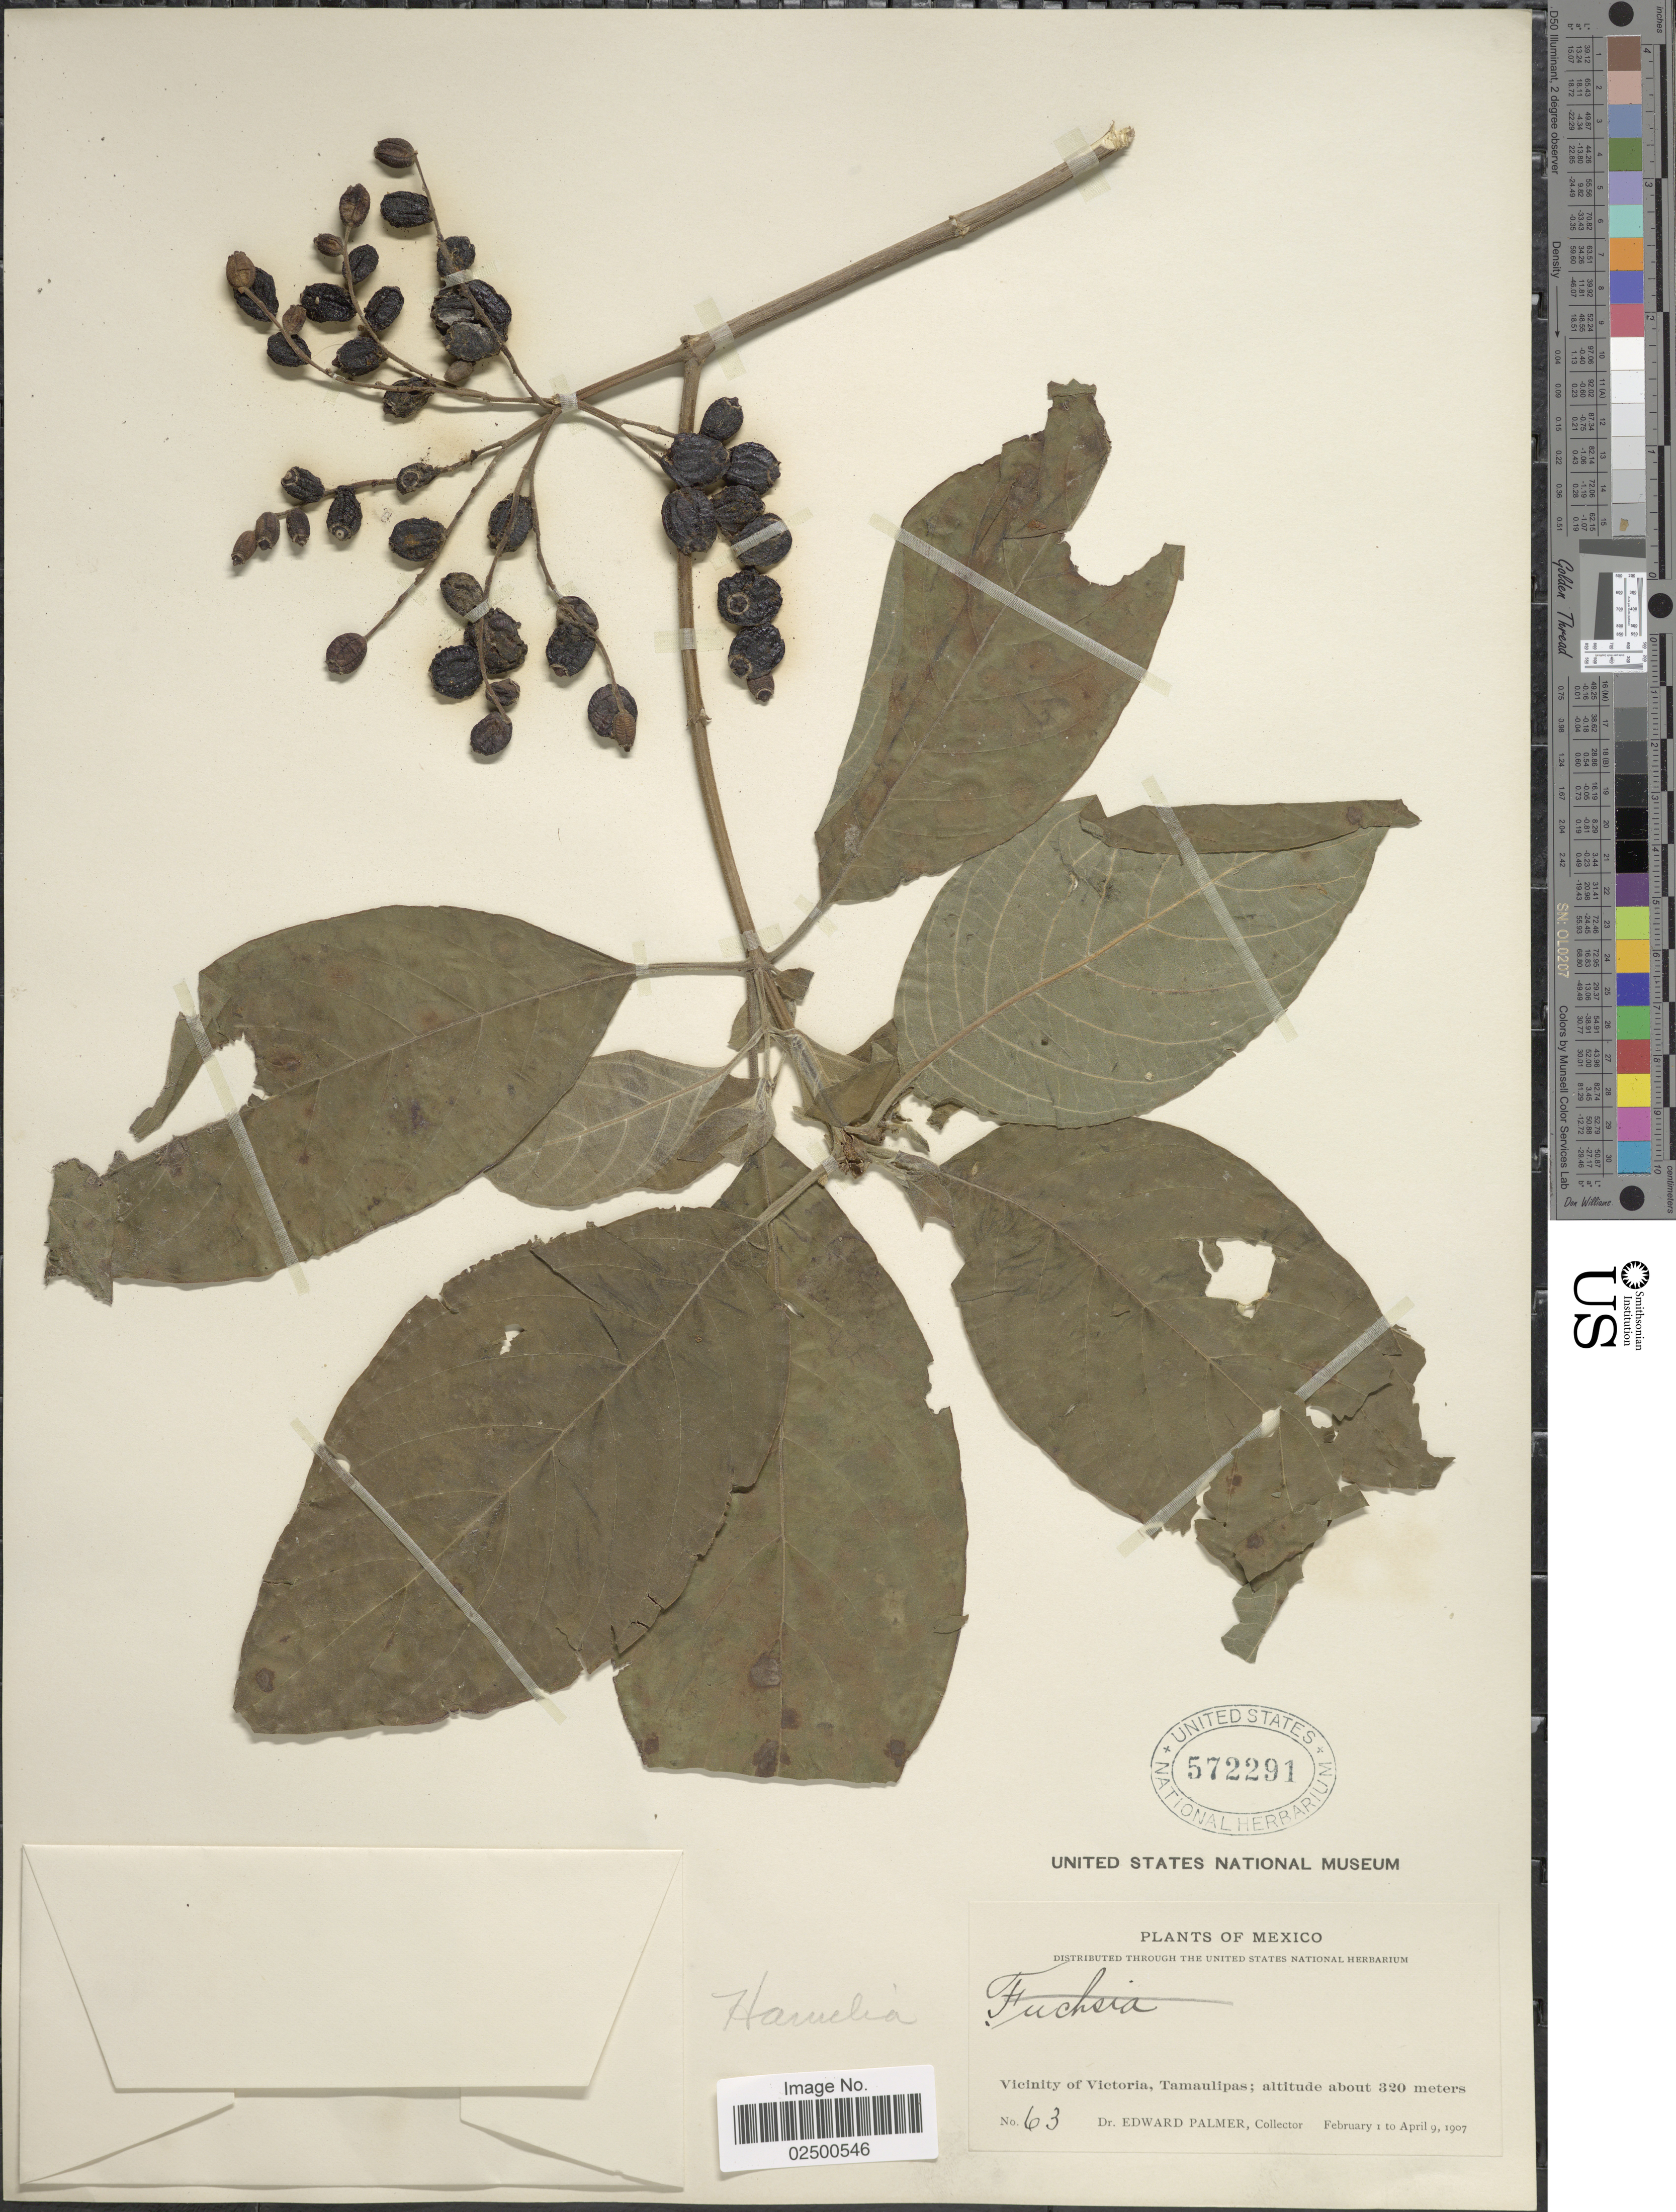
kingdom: Plantae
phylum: Tracheophyta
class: Magnoliopsida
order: Gentianales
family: Rubiaceae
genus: Hamelia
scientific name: Hamelia erecta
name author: Jacq.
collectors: E. Palmer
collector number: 63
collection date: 1907-02-01/1907-04-09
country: Mexico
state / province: Tamaulipas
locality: Vicinity of Victoria, Tamaulipas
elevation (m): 320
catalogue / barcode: US 572291